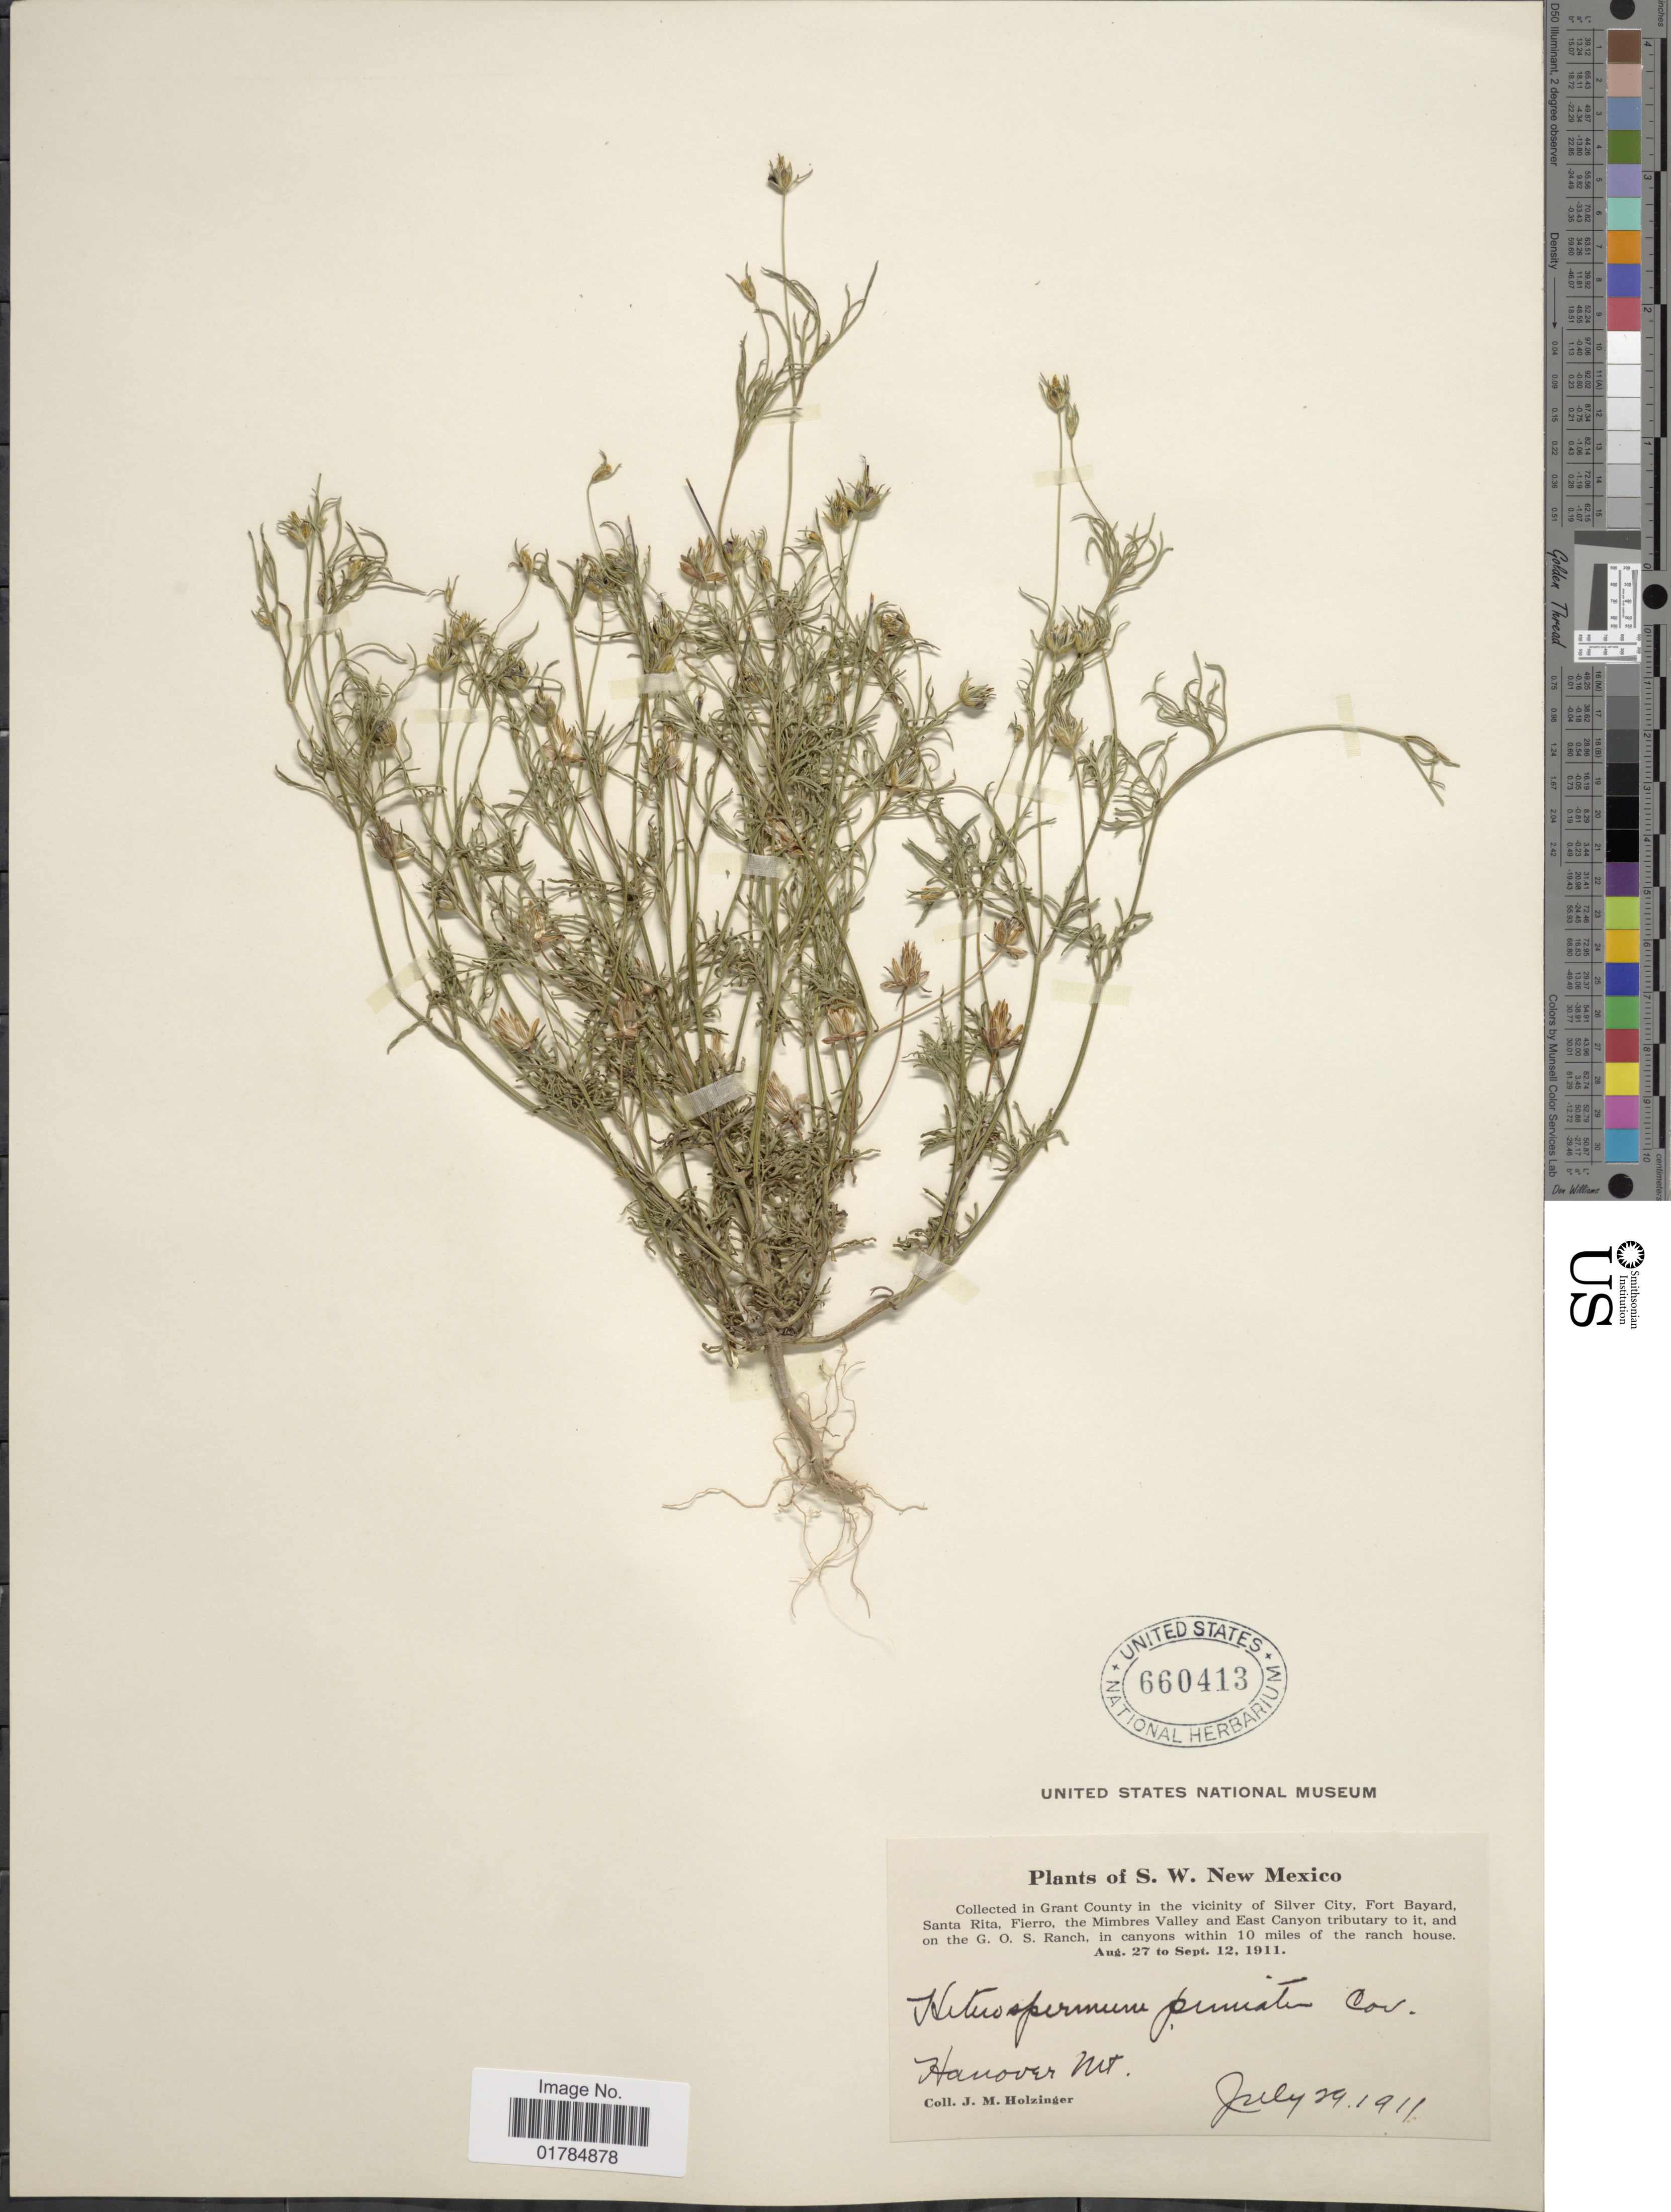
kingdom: Plantae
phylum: Tracheophyta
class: Magnoliopsida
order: Asterales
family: Asteraceae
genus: Heterosperma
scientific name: Heterosperma pinnatum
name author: Cav.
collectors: J. M. Holzinger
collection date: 1911-07-29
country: United States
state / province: New Mexico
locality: S.W. New Mexico, Hanover Mt. Grant County in the vicinity of Silver City, Fort Bayard, Santa Rita, Fierro, the Mimbres Valley and East Canyon tributary to it, and on the G. O. S. Ranch, in canyons within 10 miles of the ranch house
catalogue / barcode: US 660413